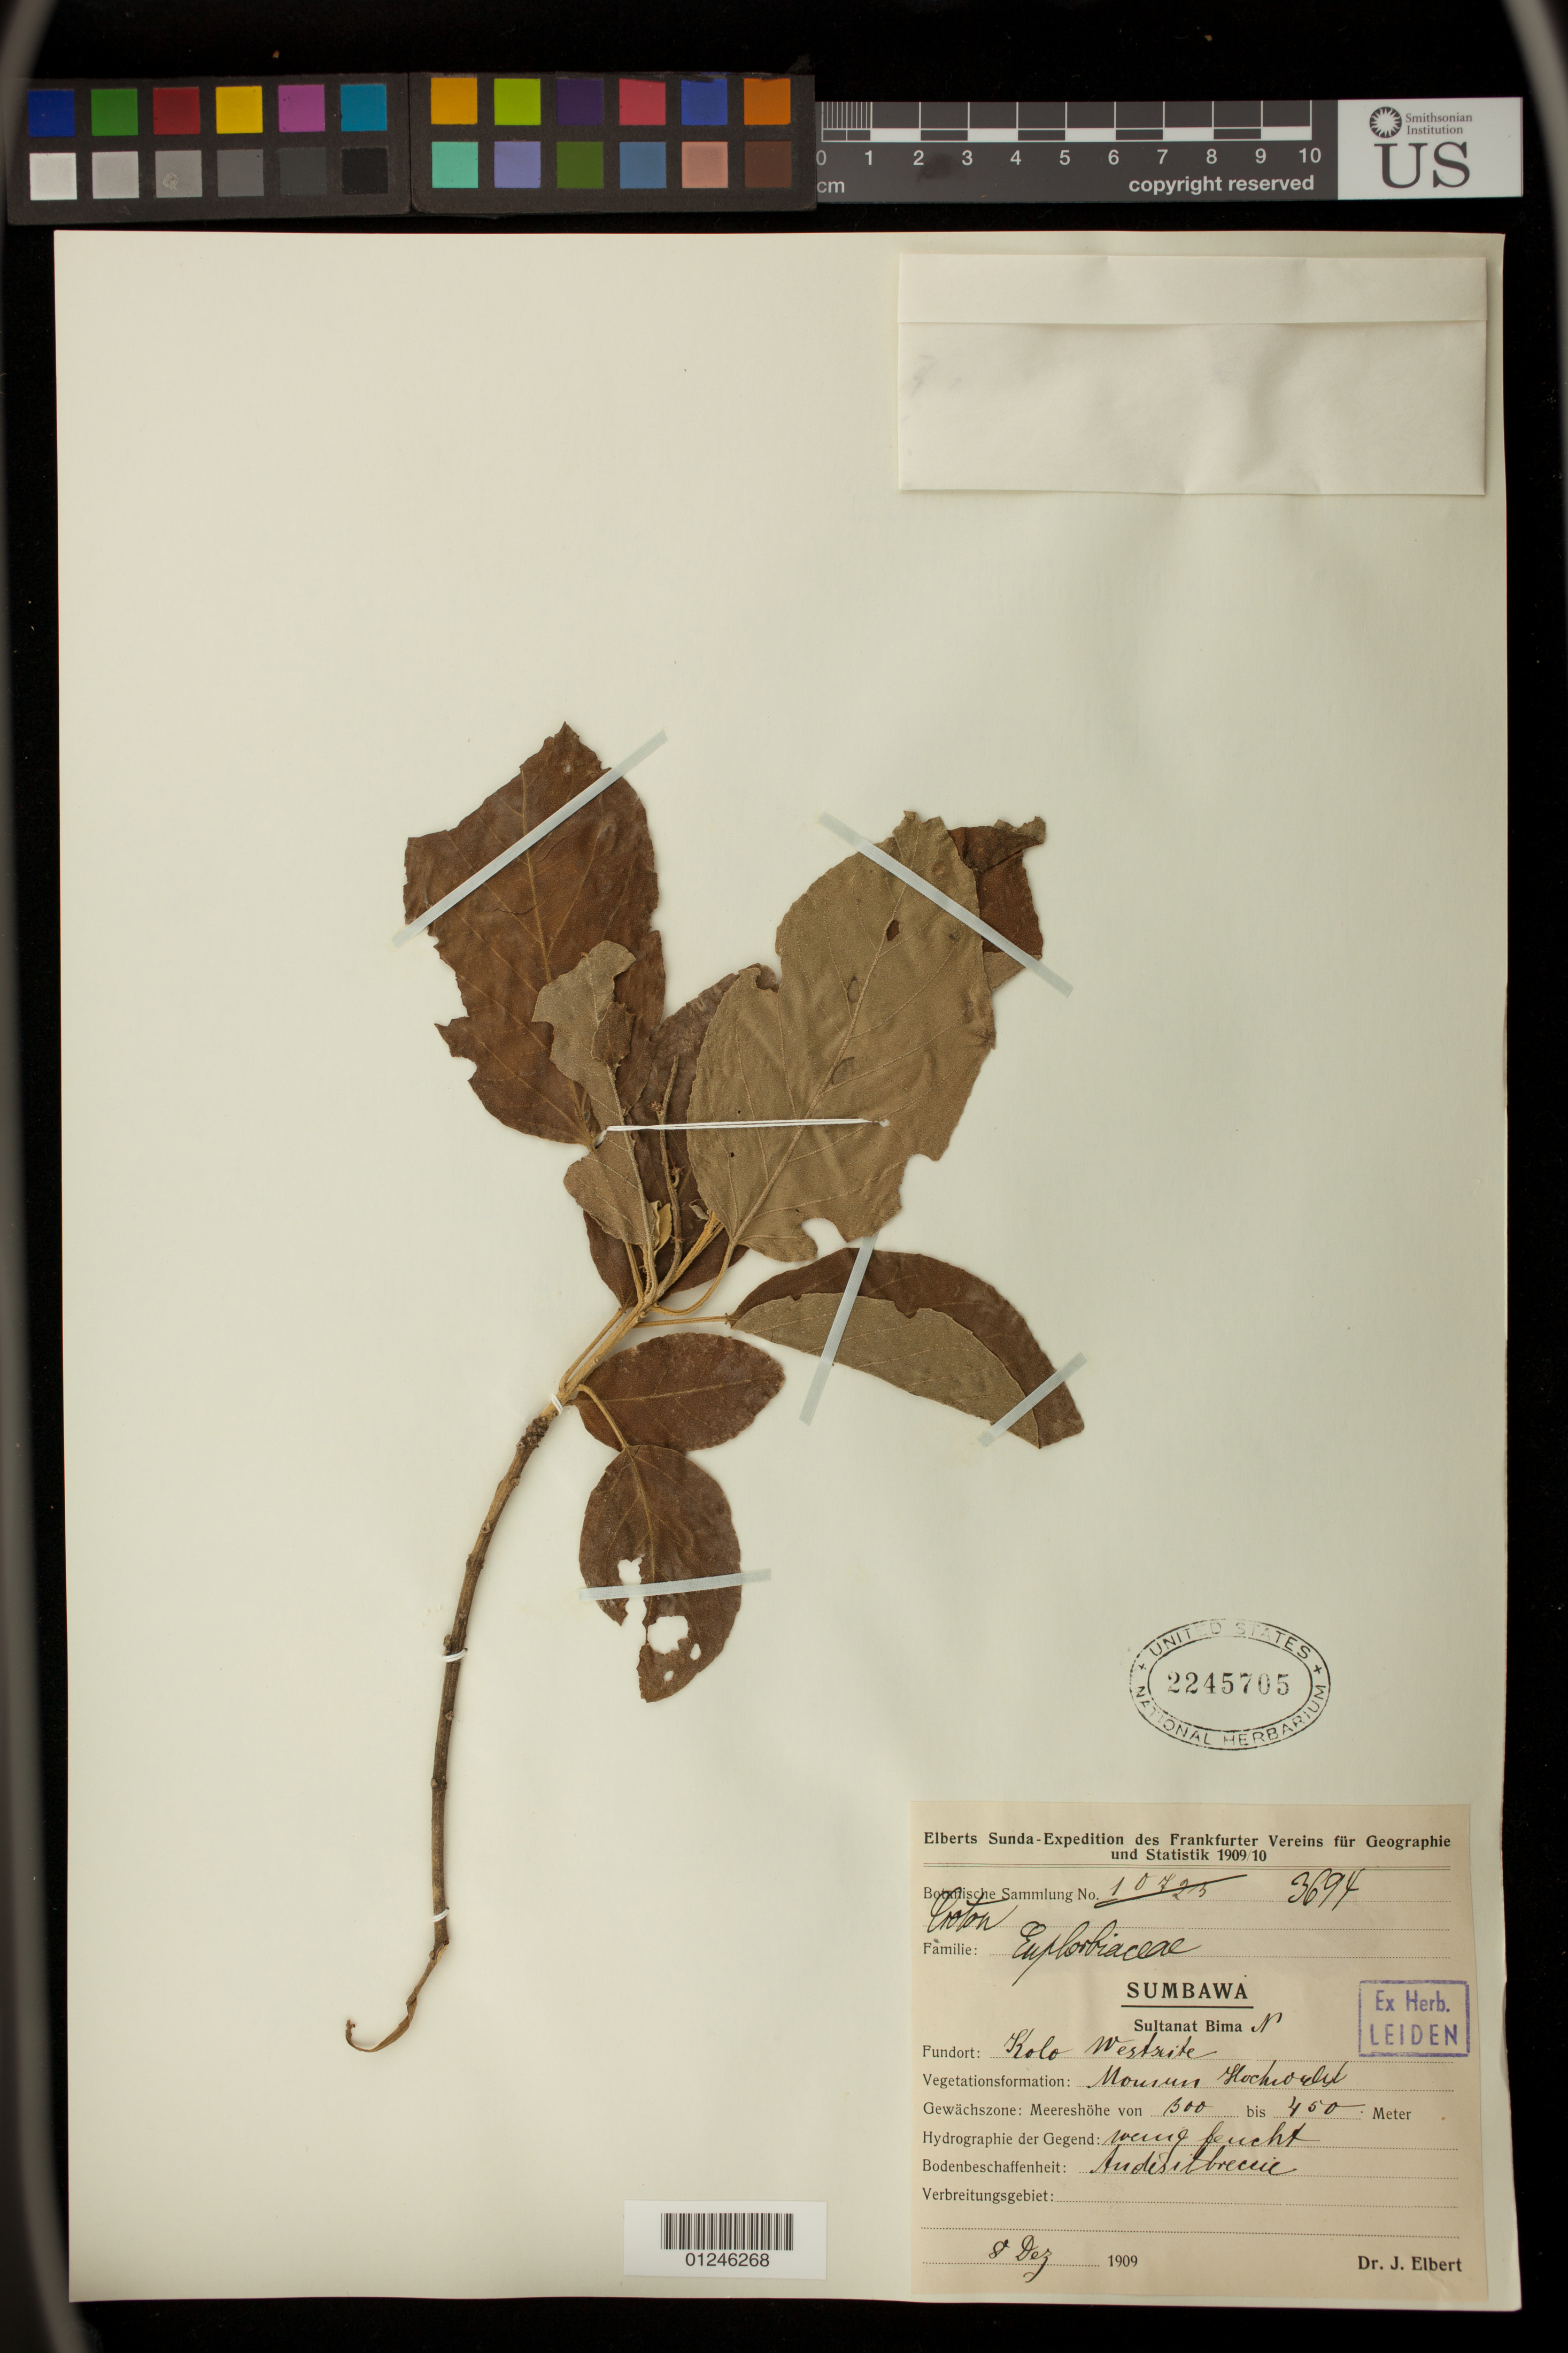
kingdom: Plantae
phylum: Tracheophyta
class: Magnoliopsida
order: Malpighiales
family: Euphorbiaceae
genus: Croton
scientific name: Croton sp.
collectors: J. Elbert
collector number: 3694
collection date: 1909-12-08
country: Indonesia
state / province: Nusa Tenggara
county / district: Nusa Tenggara Barat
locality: Sumbawa.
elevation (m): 300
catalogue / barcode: US 2245705